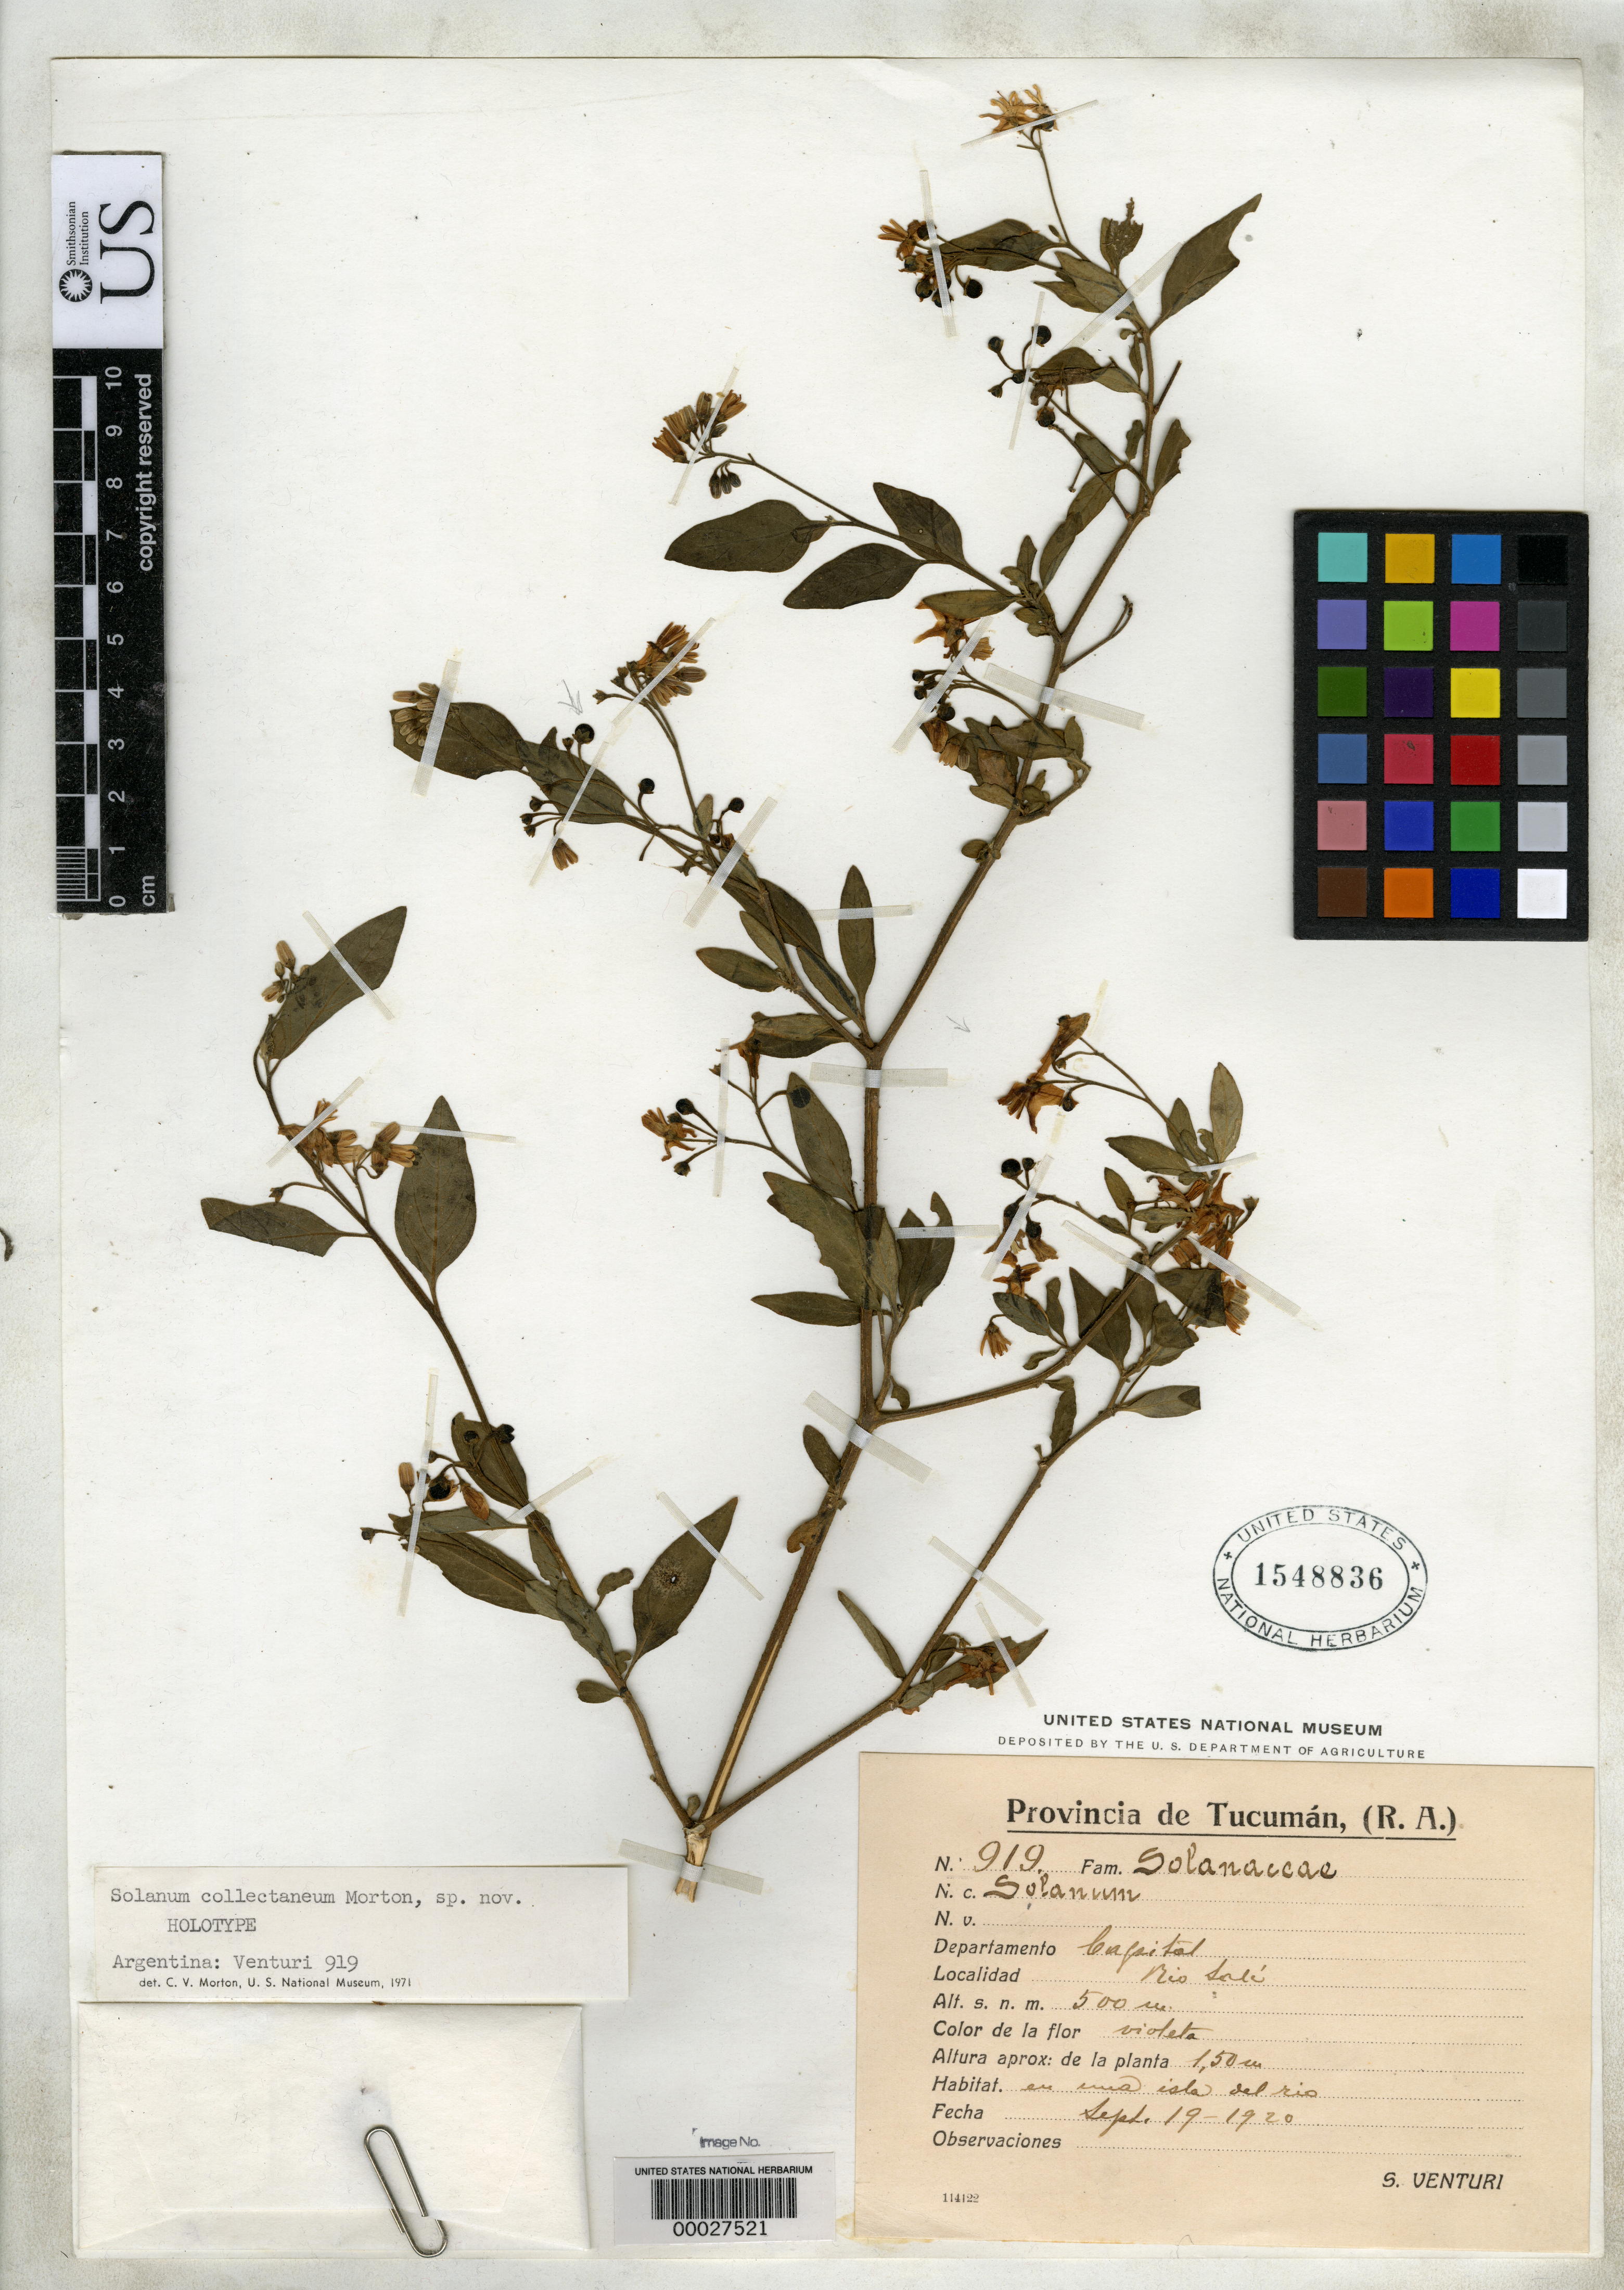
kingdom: Plantae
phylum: Tracheophyta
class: Magnoliopsida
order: Solanales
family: Solanaceae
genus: Solanum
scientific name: Solanum collectaneum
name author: C.V. Morton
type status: Holotype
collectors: S. Venturi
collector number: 919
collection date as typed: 19 Sep 1920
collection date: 1920-09-19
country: Argentina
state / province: Tucumán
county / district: Capital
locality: Rio Sali.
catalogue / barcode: US 1548836